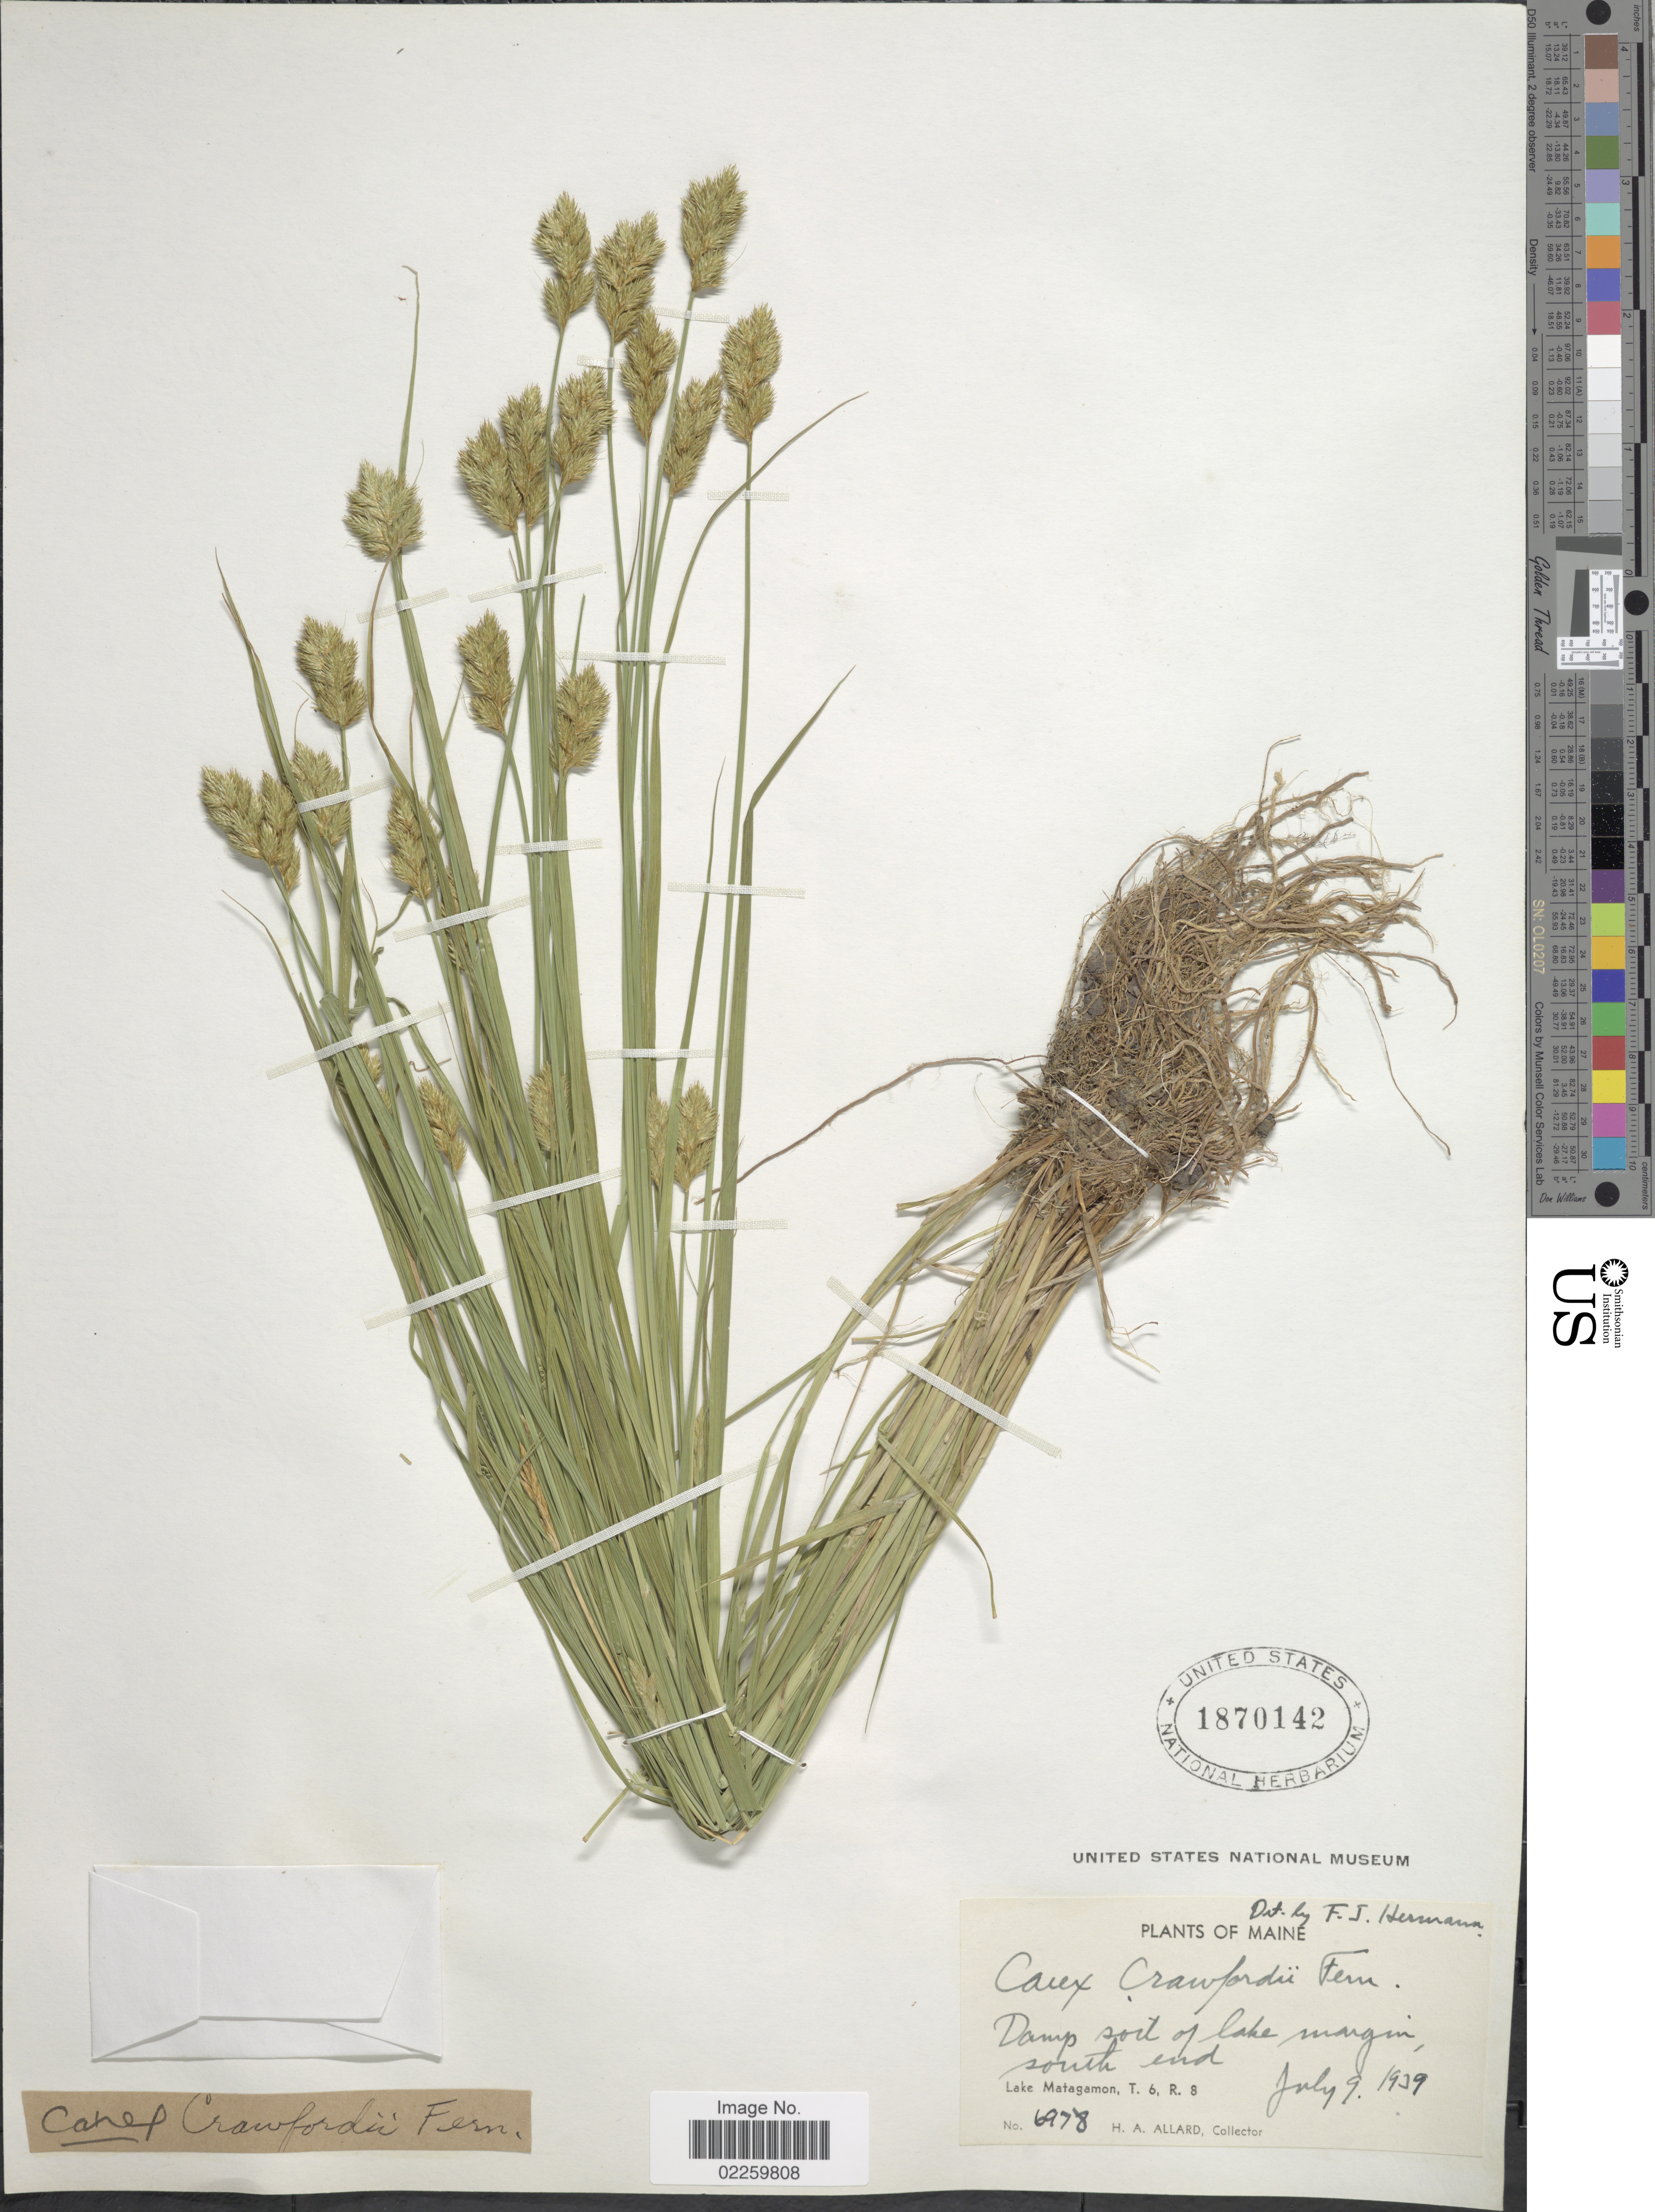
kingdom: Plantae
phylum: Tracheophyta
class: Liliopsida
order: Poales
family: Cyperaceae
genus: Carex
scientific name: Carex crawfordii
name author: Fernald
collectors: H. A. Allard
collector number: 6978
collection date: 1939-07-09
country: United States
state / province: Maine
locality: Damp soil of lake margin, south end, Lake Matagamon, T. 6, R. 8.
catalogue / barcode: US 1870142